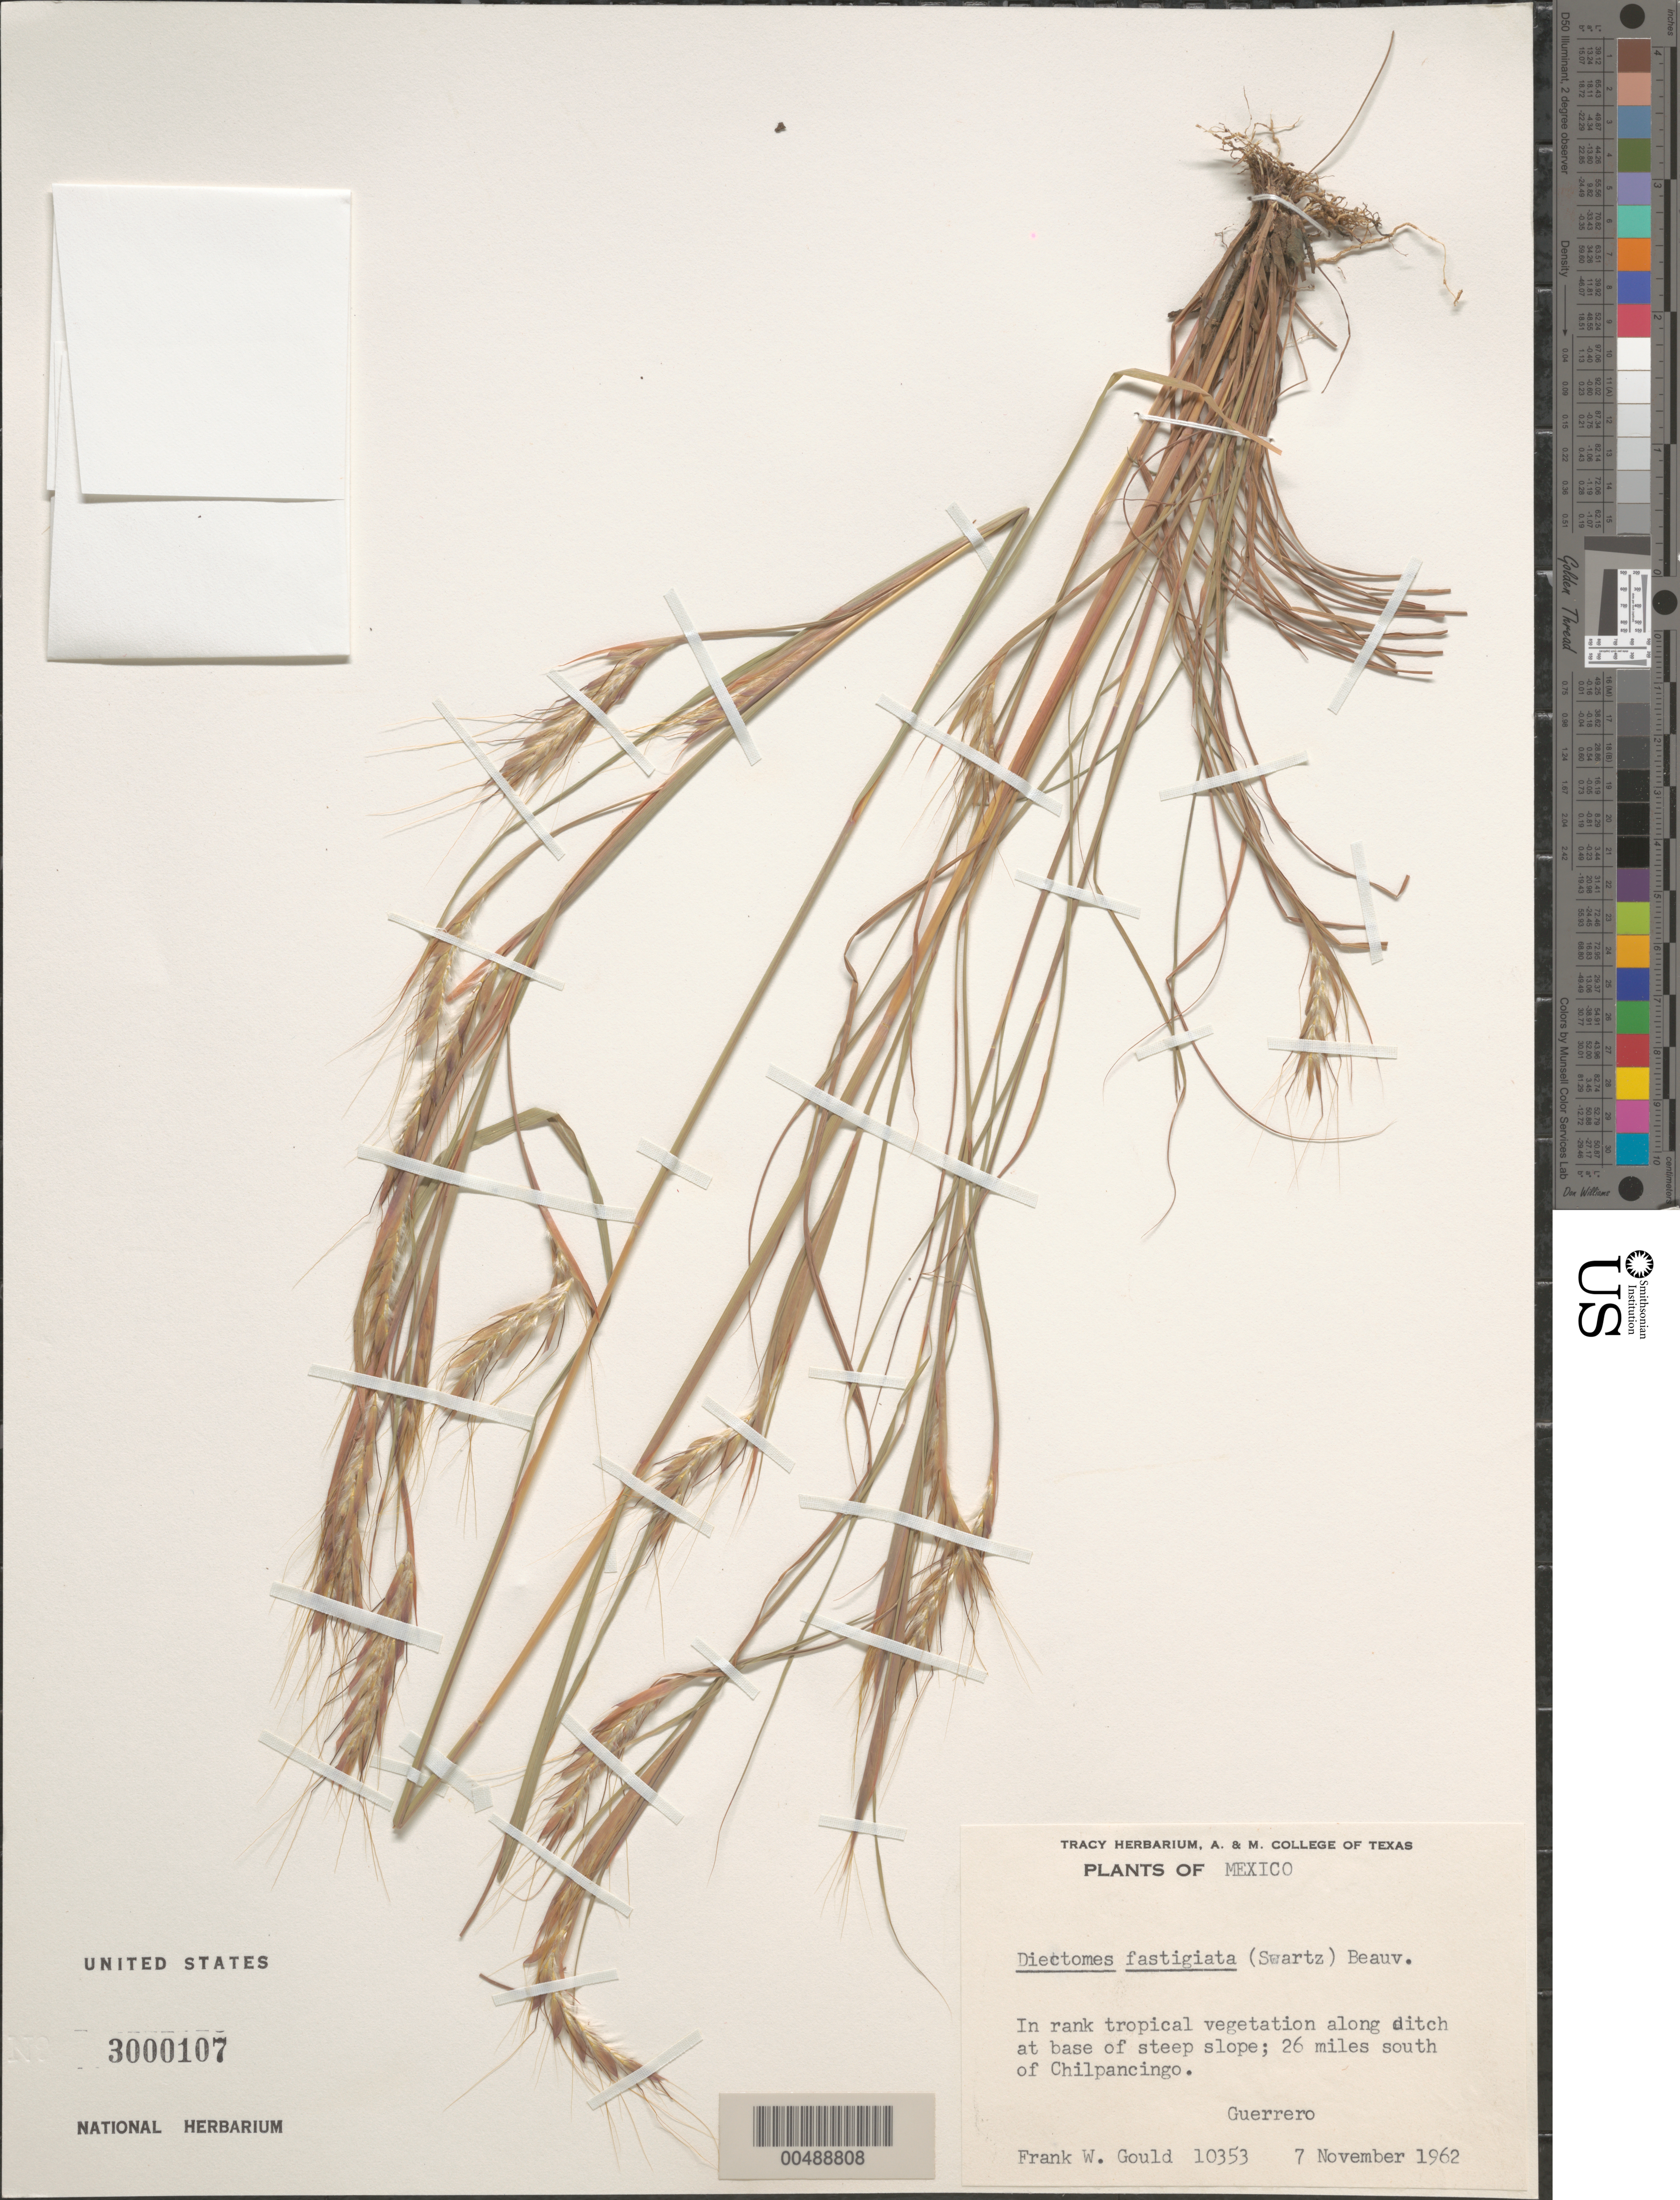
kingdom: Plantae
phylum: Tracheophyta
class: Liliopsida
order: Poales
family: Poaceae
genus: Diectomis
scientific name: Diectomis fastigiata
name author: (Sw.) P. Beauv.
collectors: F. W. Gould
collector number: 10353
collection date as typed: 7 Nov 1962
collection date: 1962-11-07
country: Mexico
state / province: Guerrero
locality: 26 mi S of Chilpancingo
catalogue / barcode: US 3000107